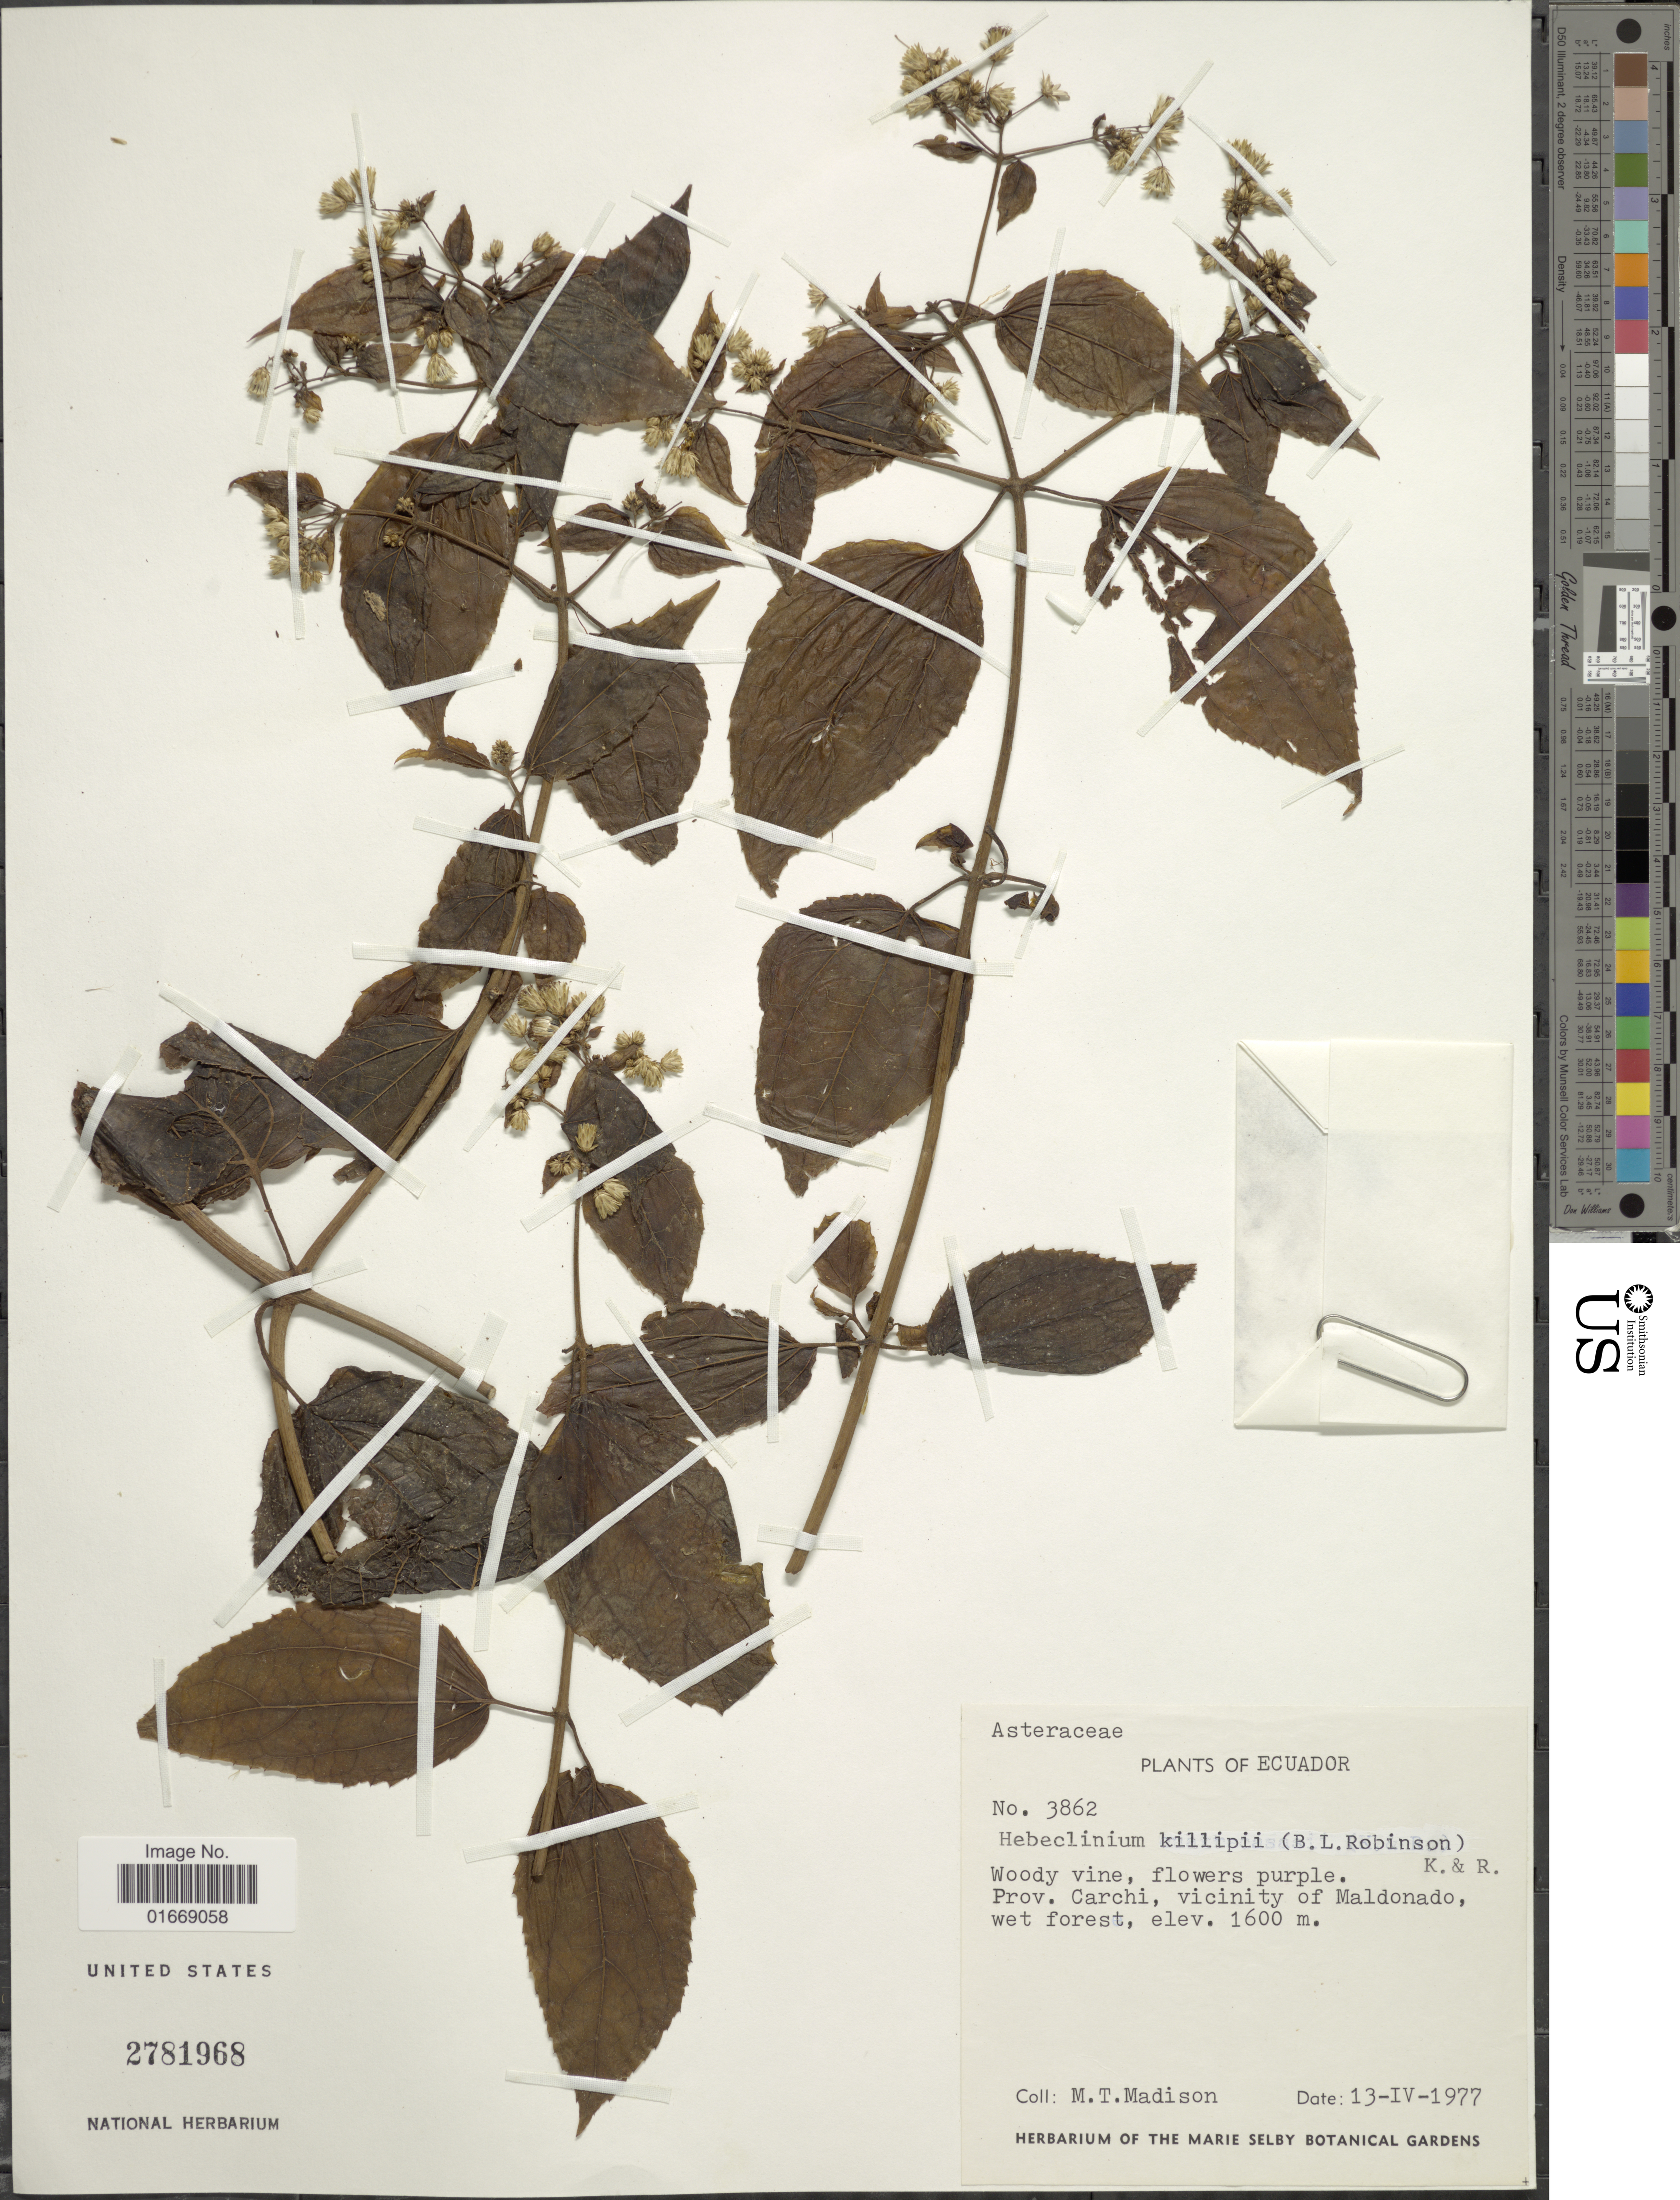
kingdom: Plantae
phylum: Tracheophyta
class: Magnoliopsida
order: Asterales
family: Asteraceae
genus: Hebeclinium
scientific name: Hebeclinium killipii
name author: (B.L. Rob.) R.M. King & H. Rob.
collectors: M. T. Madison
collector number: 3862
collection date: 1977-04-13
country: Ecuador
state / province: Carchi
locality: Vicinity of Maldonado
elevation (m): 1600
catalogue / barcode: US 2781968